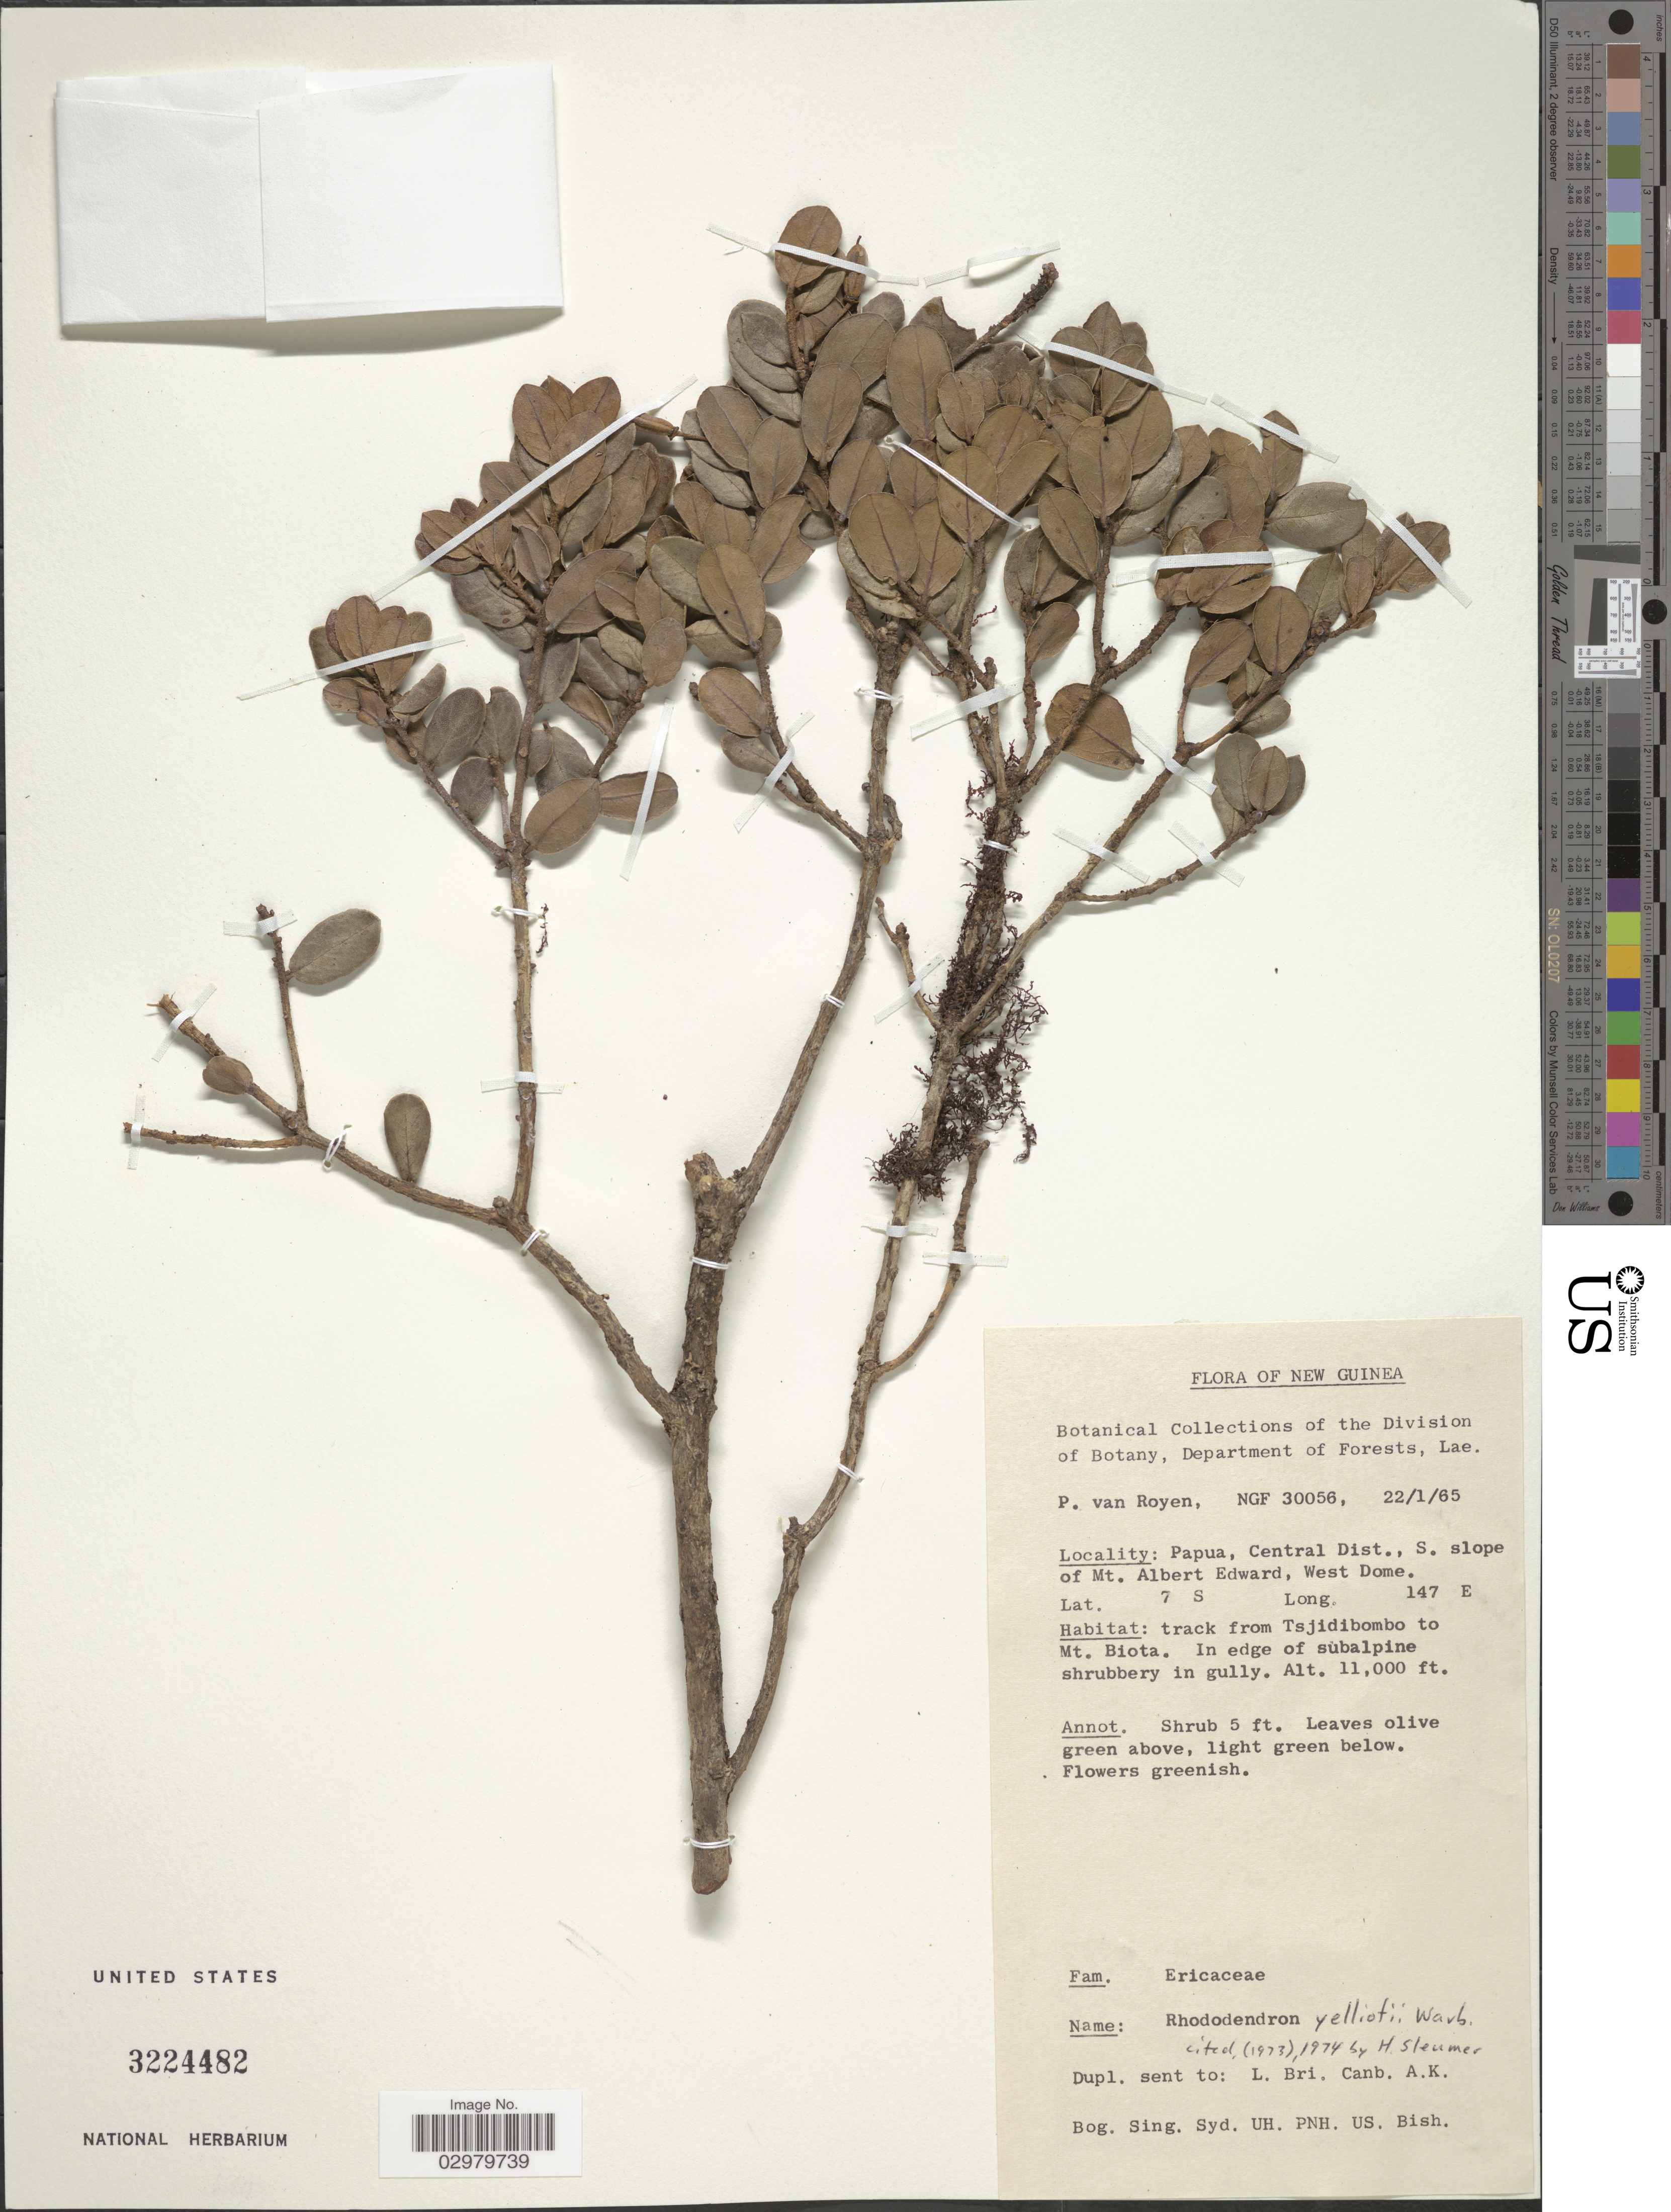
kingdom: Plantae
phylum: Tracheophyta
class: Magnoliopsida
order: Ericales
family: Ericaceae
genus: Rhododendron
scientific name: Rhododendron yelliottii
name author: Warb.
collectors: P. van Royen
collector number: NGF 30056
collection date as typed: Transcribed d/m/y: 22/1/65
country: Papua New Guinea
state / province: Central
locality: New Guinea. Papua, Central Dist., S. slope of Mt. Albert Edward, West Dome. Track from Tsjidibombo Mt. Biota.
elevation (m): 3353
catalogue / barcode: US 3224482